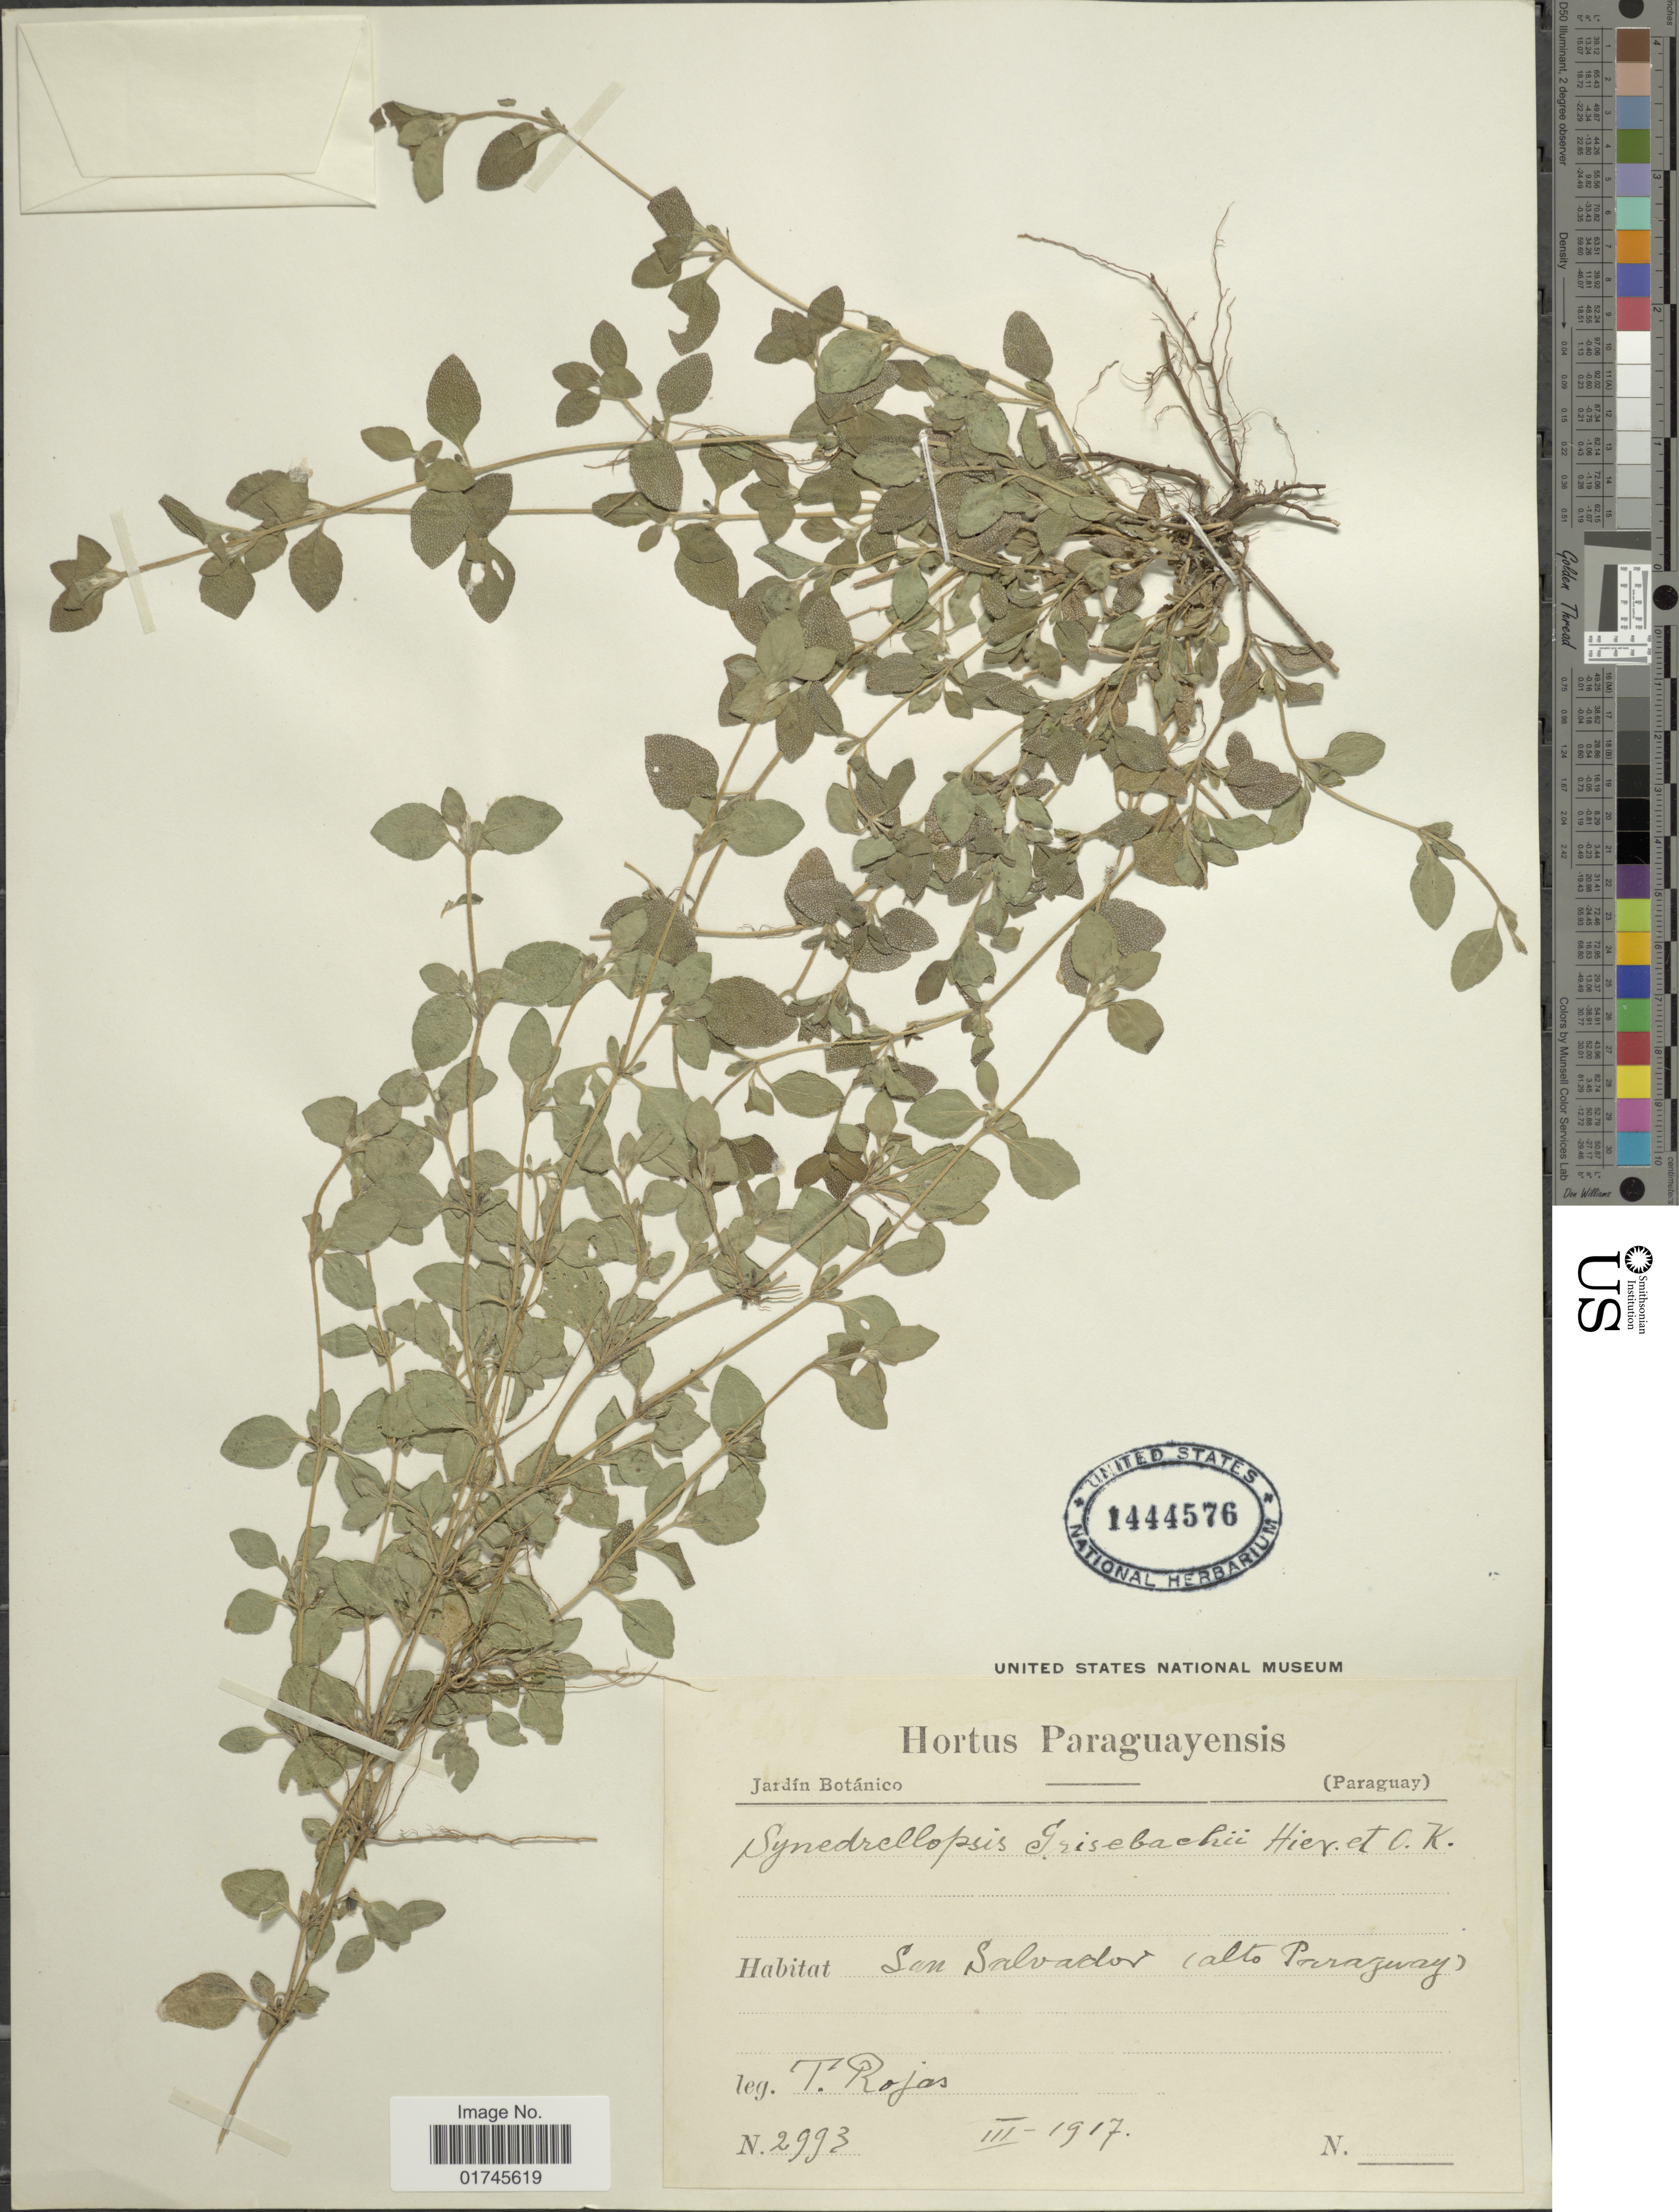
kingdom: Plantae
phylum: Tracheophyta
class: Magnoliopsida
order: Asterales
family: Asteraceae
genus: Synedrellopsis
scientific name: Synedrellopsis grisebachii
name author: Hieron. & Kuntze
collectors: T. Rojas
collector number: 2993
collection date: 1917-03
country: Paraguay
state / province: Alto Paraguay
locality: San Salvador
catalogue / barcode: US 1444576